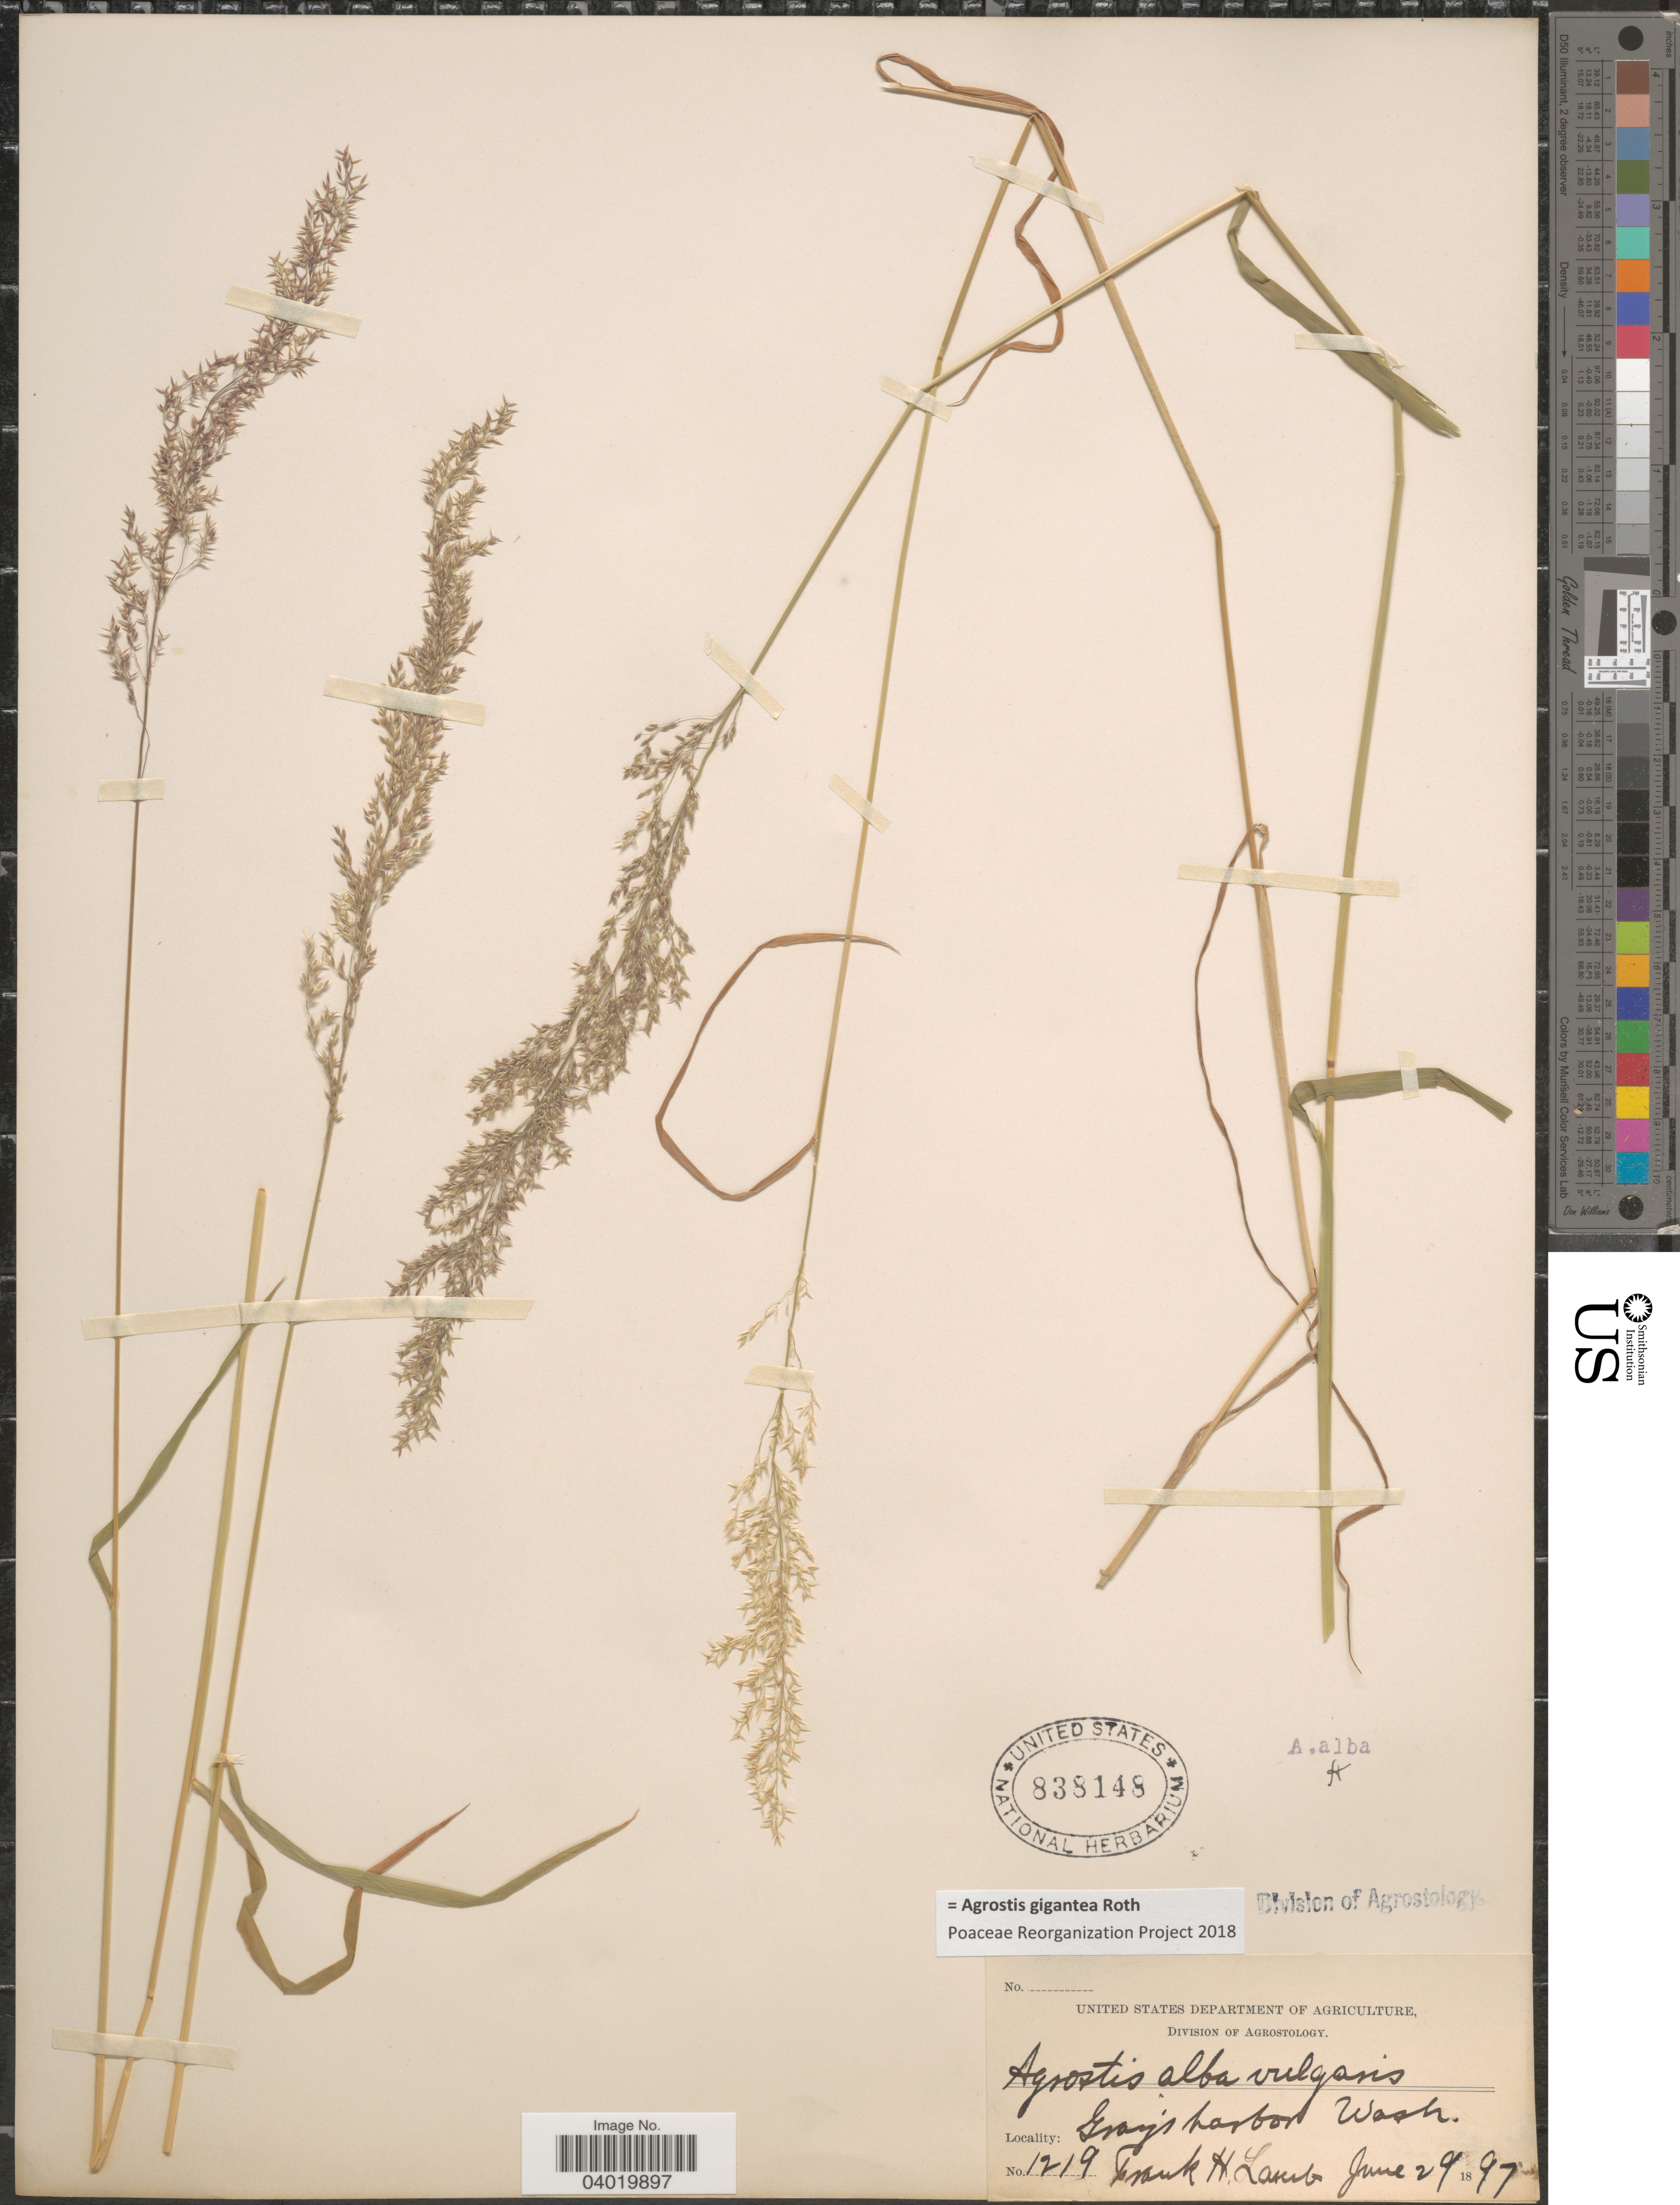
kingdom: Plantae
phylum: Tracheophyta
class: Liliopsida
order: Poales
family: Poaceae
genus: Agrostis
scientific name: Agrostis gigantea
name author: Roth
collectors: F. H. Lamb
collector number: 1219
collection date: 1897-06-29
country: United States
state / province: Washington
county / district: Grays Harbor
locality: Gray's harbor.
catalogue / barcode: US 838148